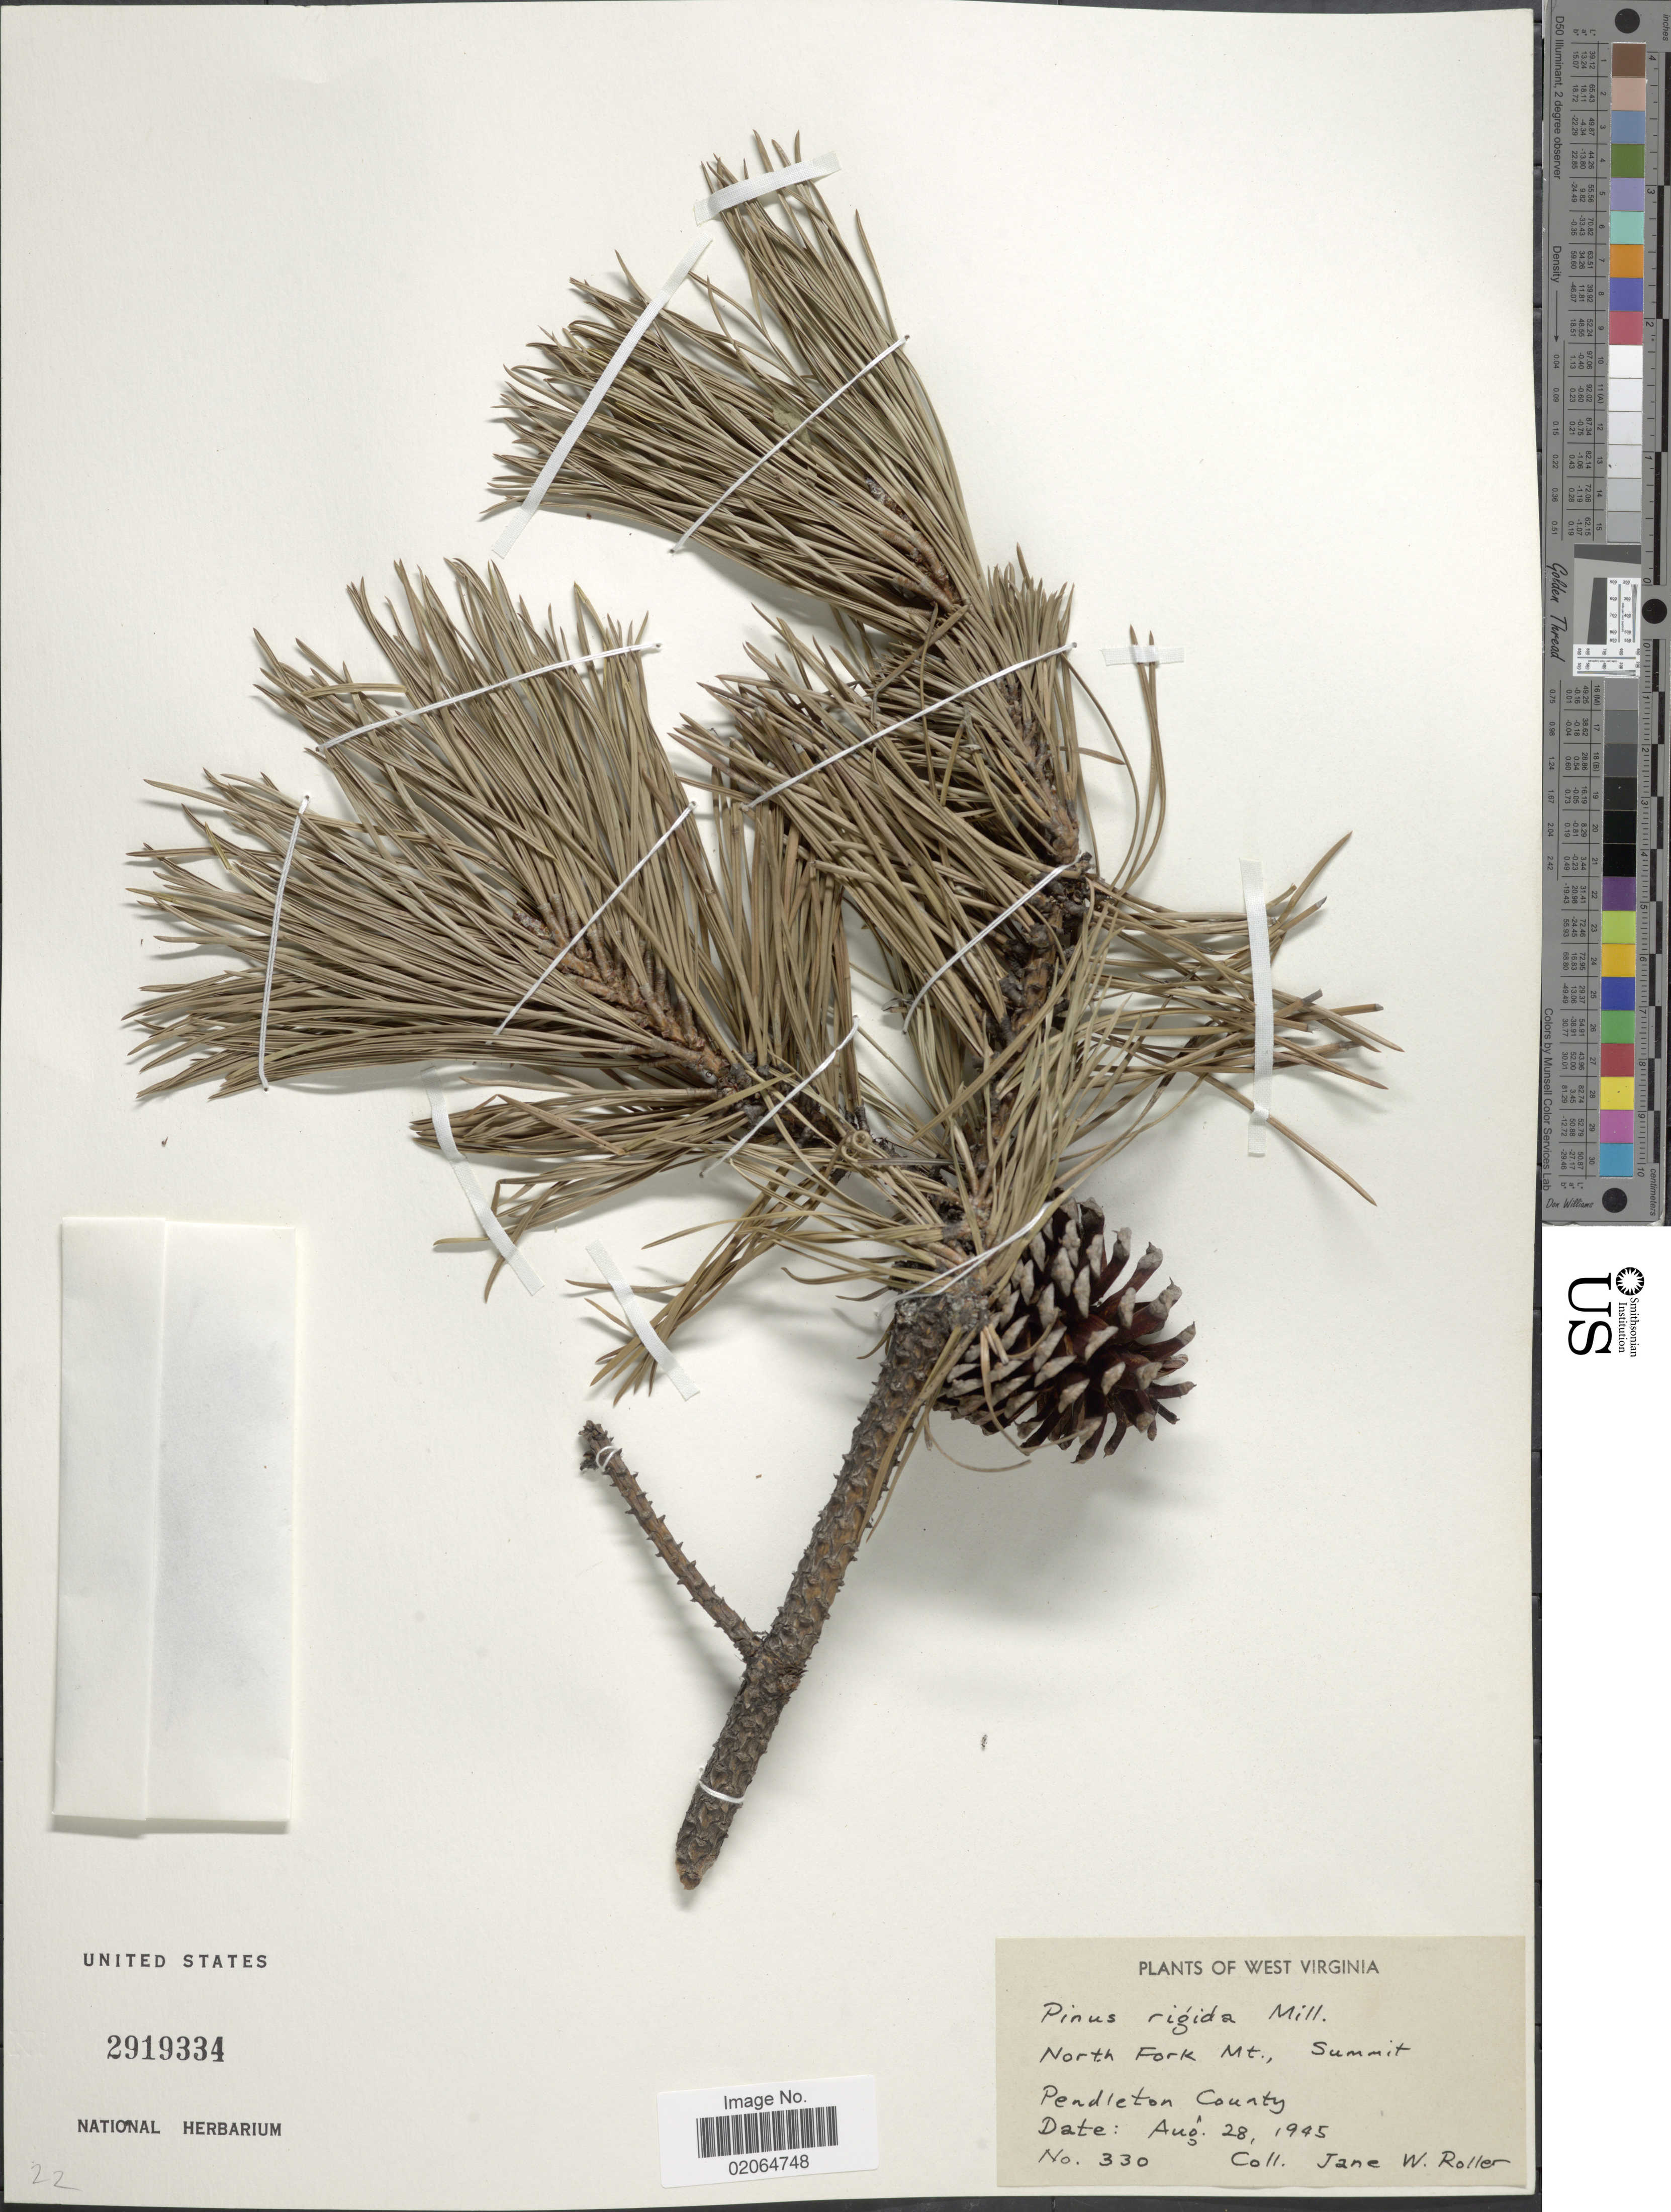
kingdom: Plantae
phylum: Tracheophyta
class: Pinopsida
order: Pinales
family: Pinaceae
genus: Pinus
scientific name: Pinus rigida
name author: Mill.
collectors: J. W. Roller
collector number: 330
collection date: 1945-08-28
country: United States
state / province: West Virginia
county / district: Pendleton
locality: North Fork Mt., Summit Pendleton County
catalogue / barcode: US 2919334